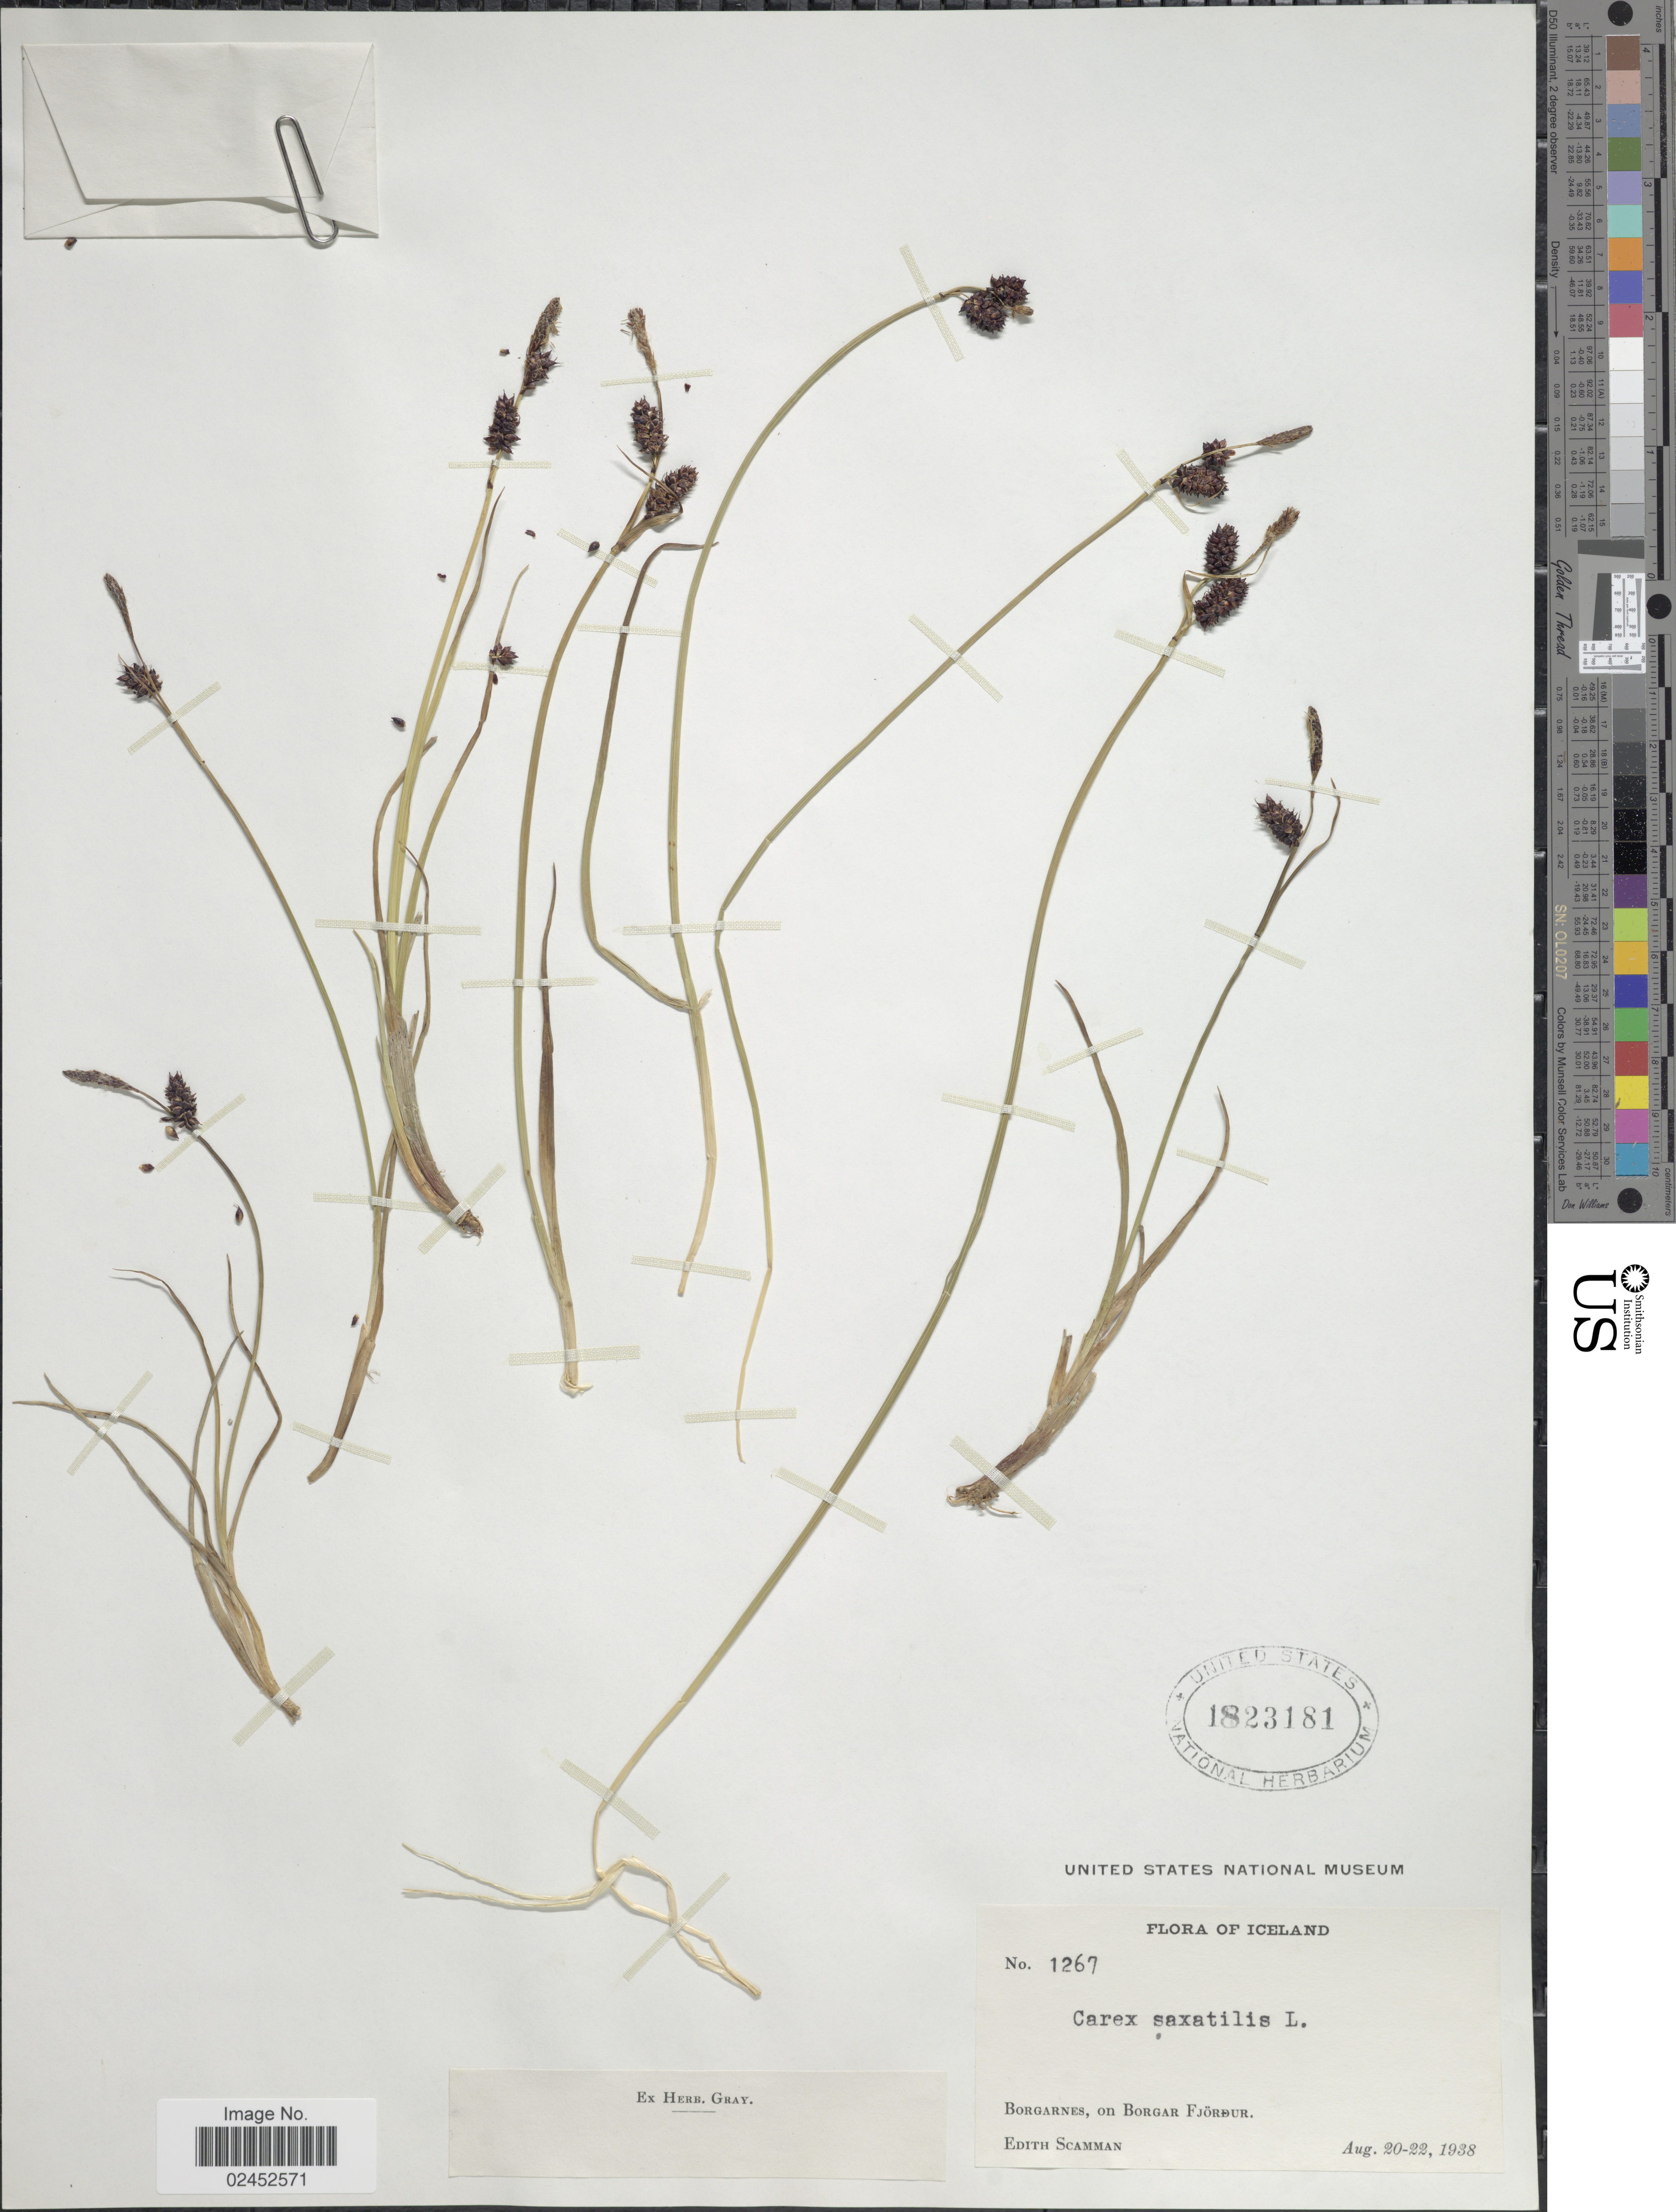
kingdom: Plantae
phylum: Tracheophyta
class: Liliopsida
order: Poales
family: Cyperaceae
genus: Carex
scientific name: Carex saxatilis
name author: L.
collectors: E. Scamman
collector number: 1267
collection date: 1938-08-20/1938-08-22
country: Iceland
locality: Borgarnes, on Borgar Fjordur.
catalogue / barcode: US 1823181